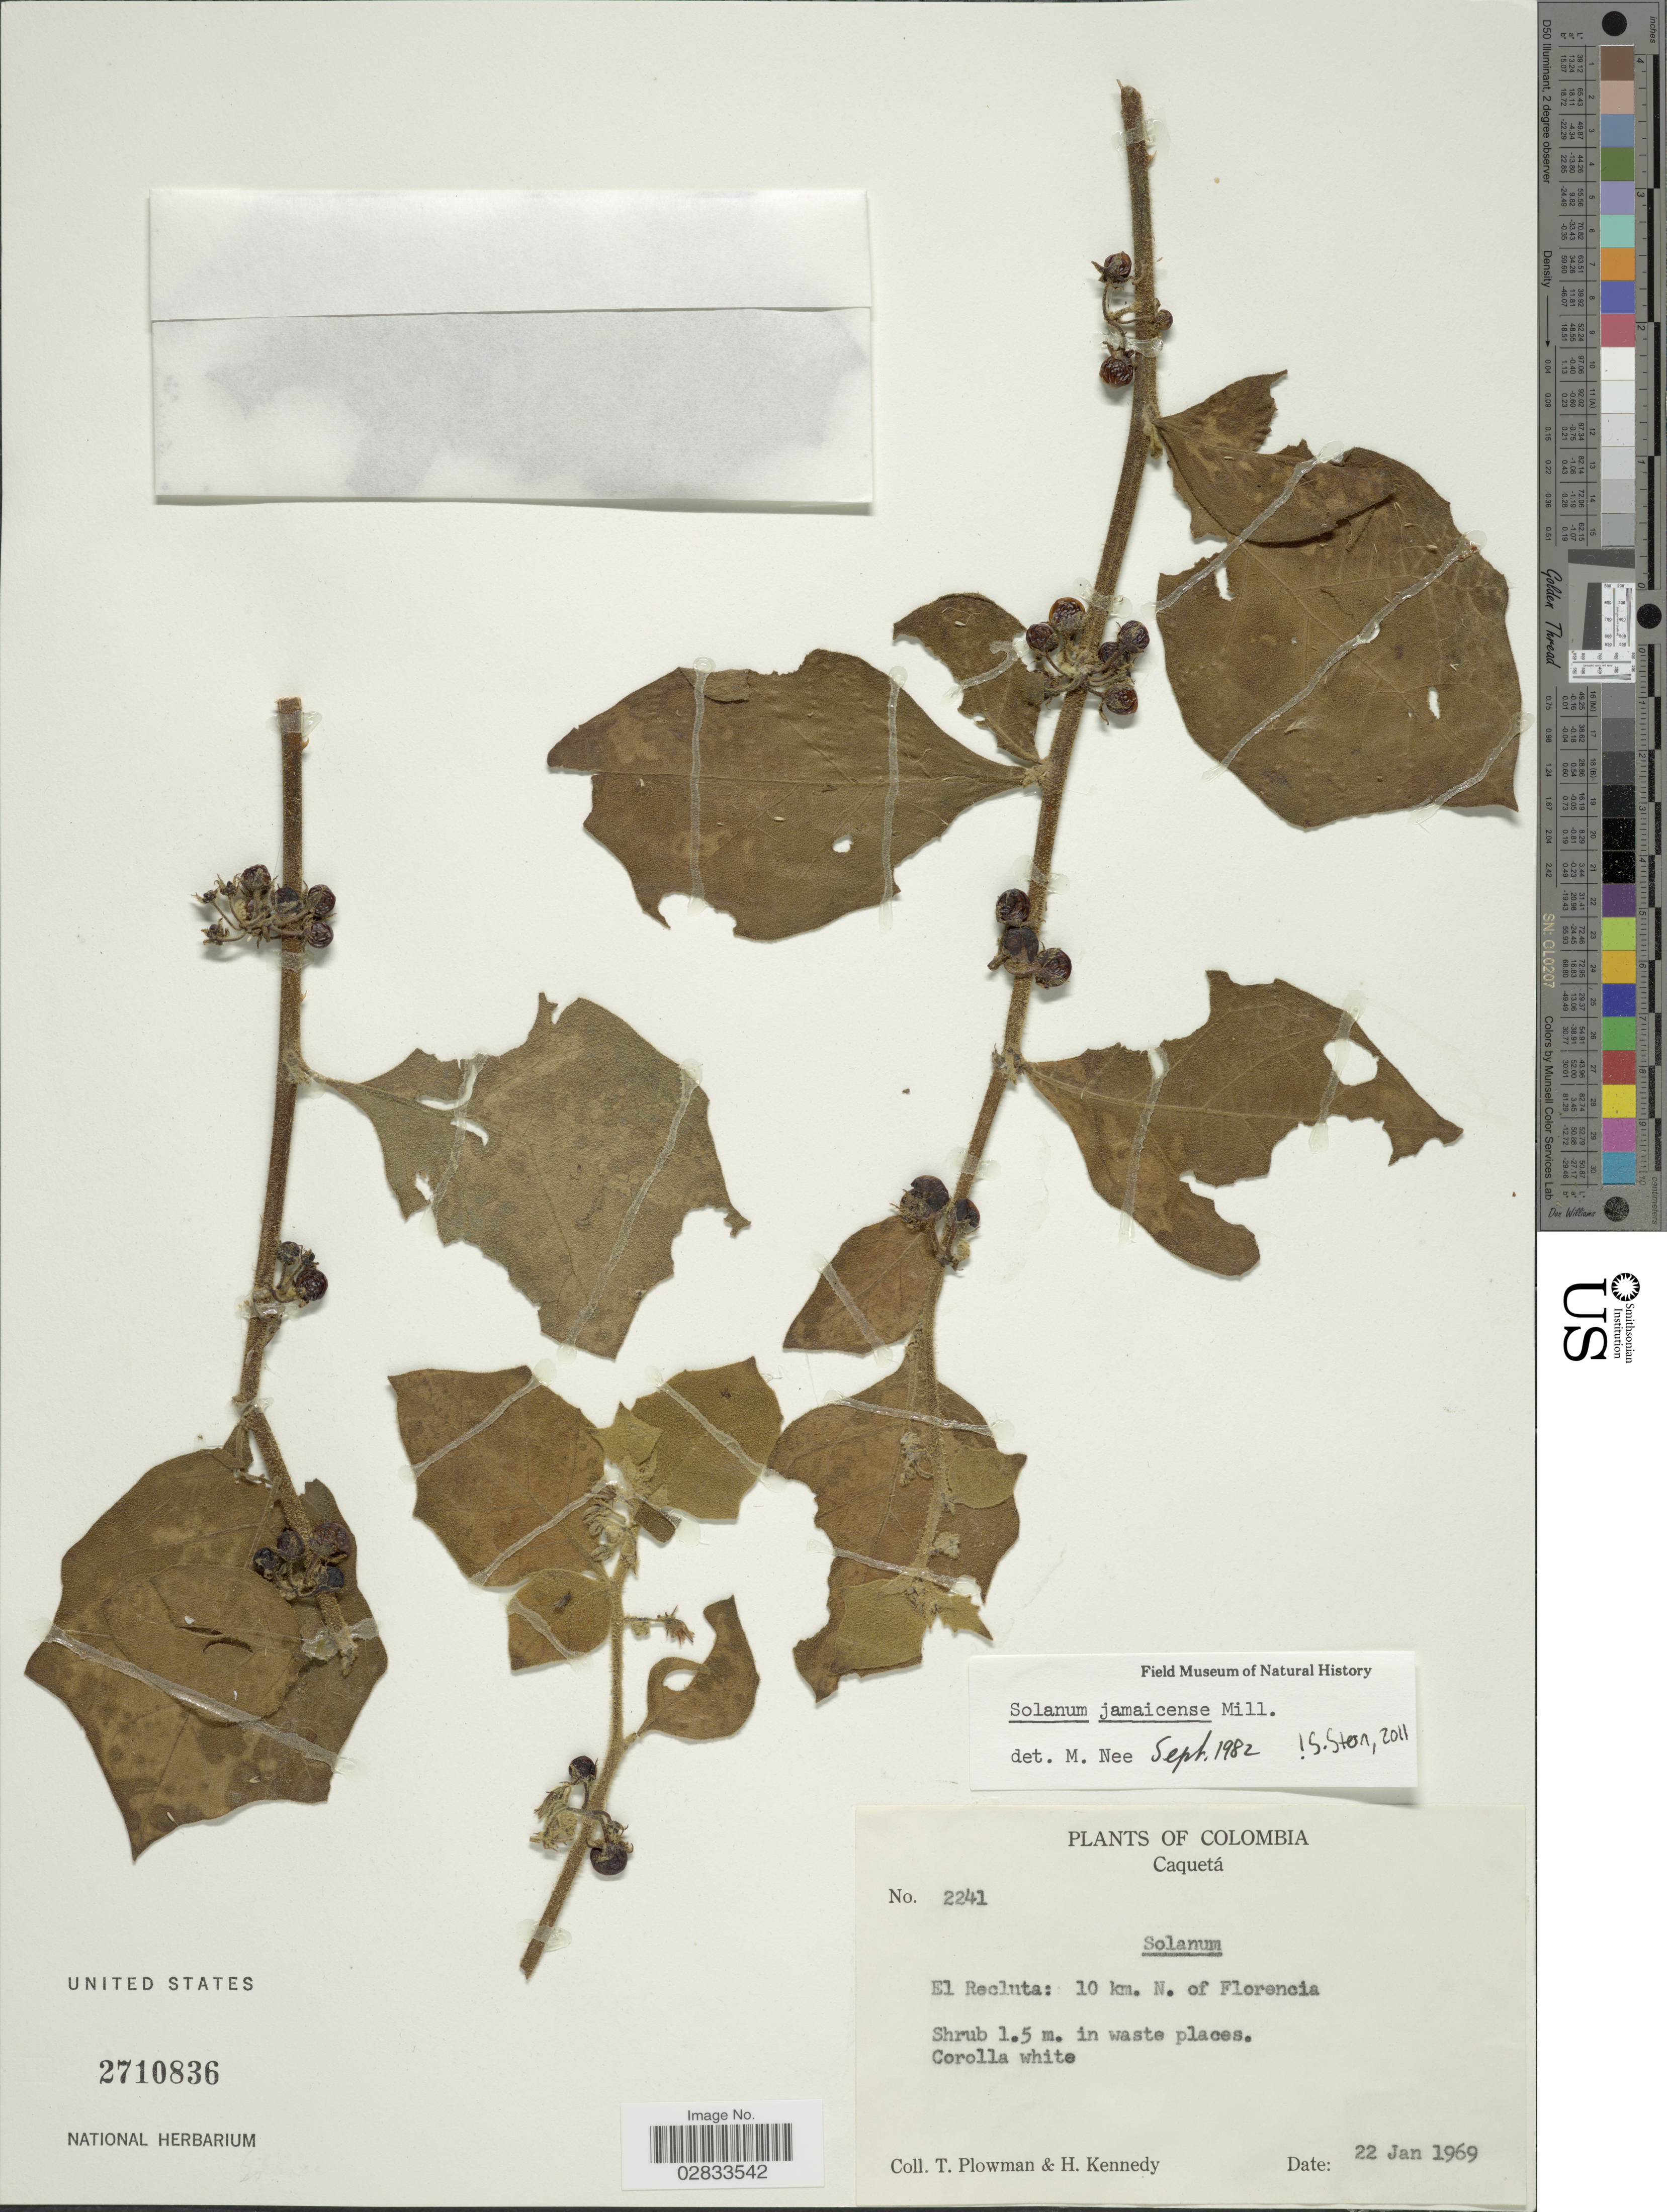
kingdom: Plantae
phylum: Tracheophyta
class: Magnoliopsida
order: Solanales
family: Solanaceae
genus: Solanum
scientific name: Solanum jamaicense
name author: Mill.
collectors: T. Plowman & H. Kennedy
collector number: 2241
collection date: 1969-01-22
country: Colombia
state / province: Caquetá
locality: El Recluta: 10 km. N. of Florencia.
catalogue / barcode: US 2710836